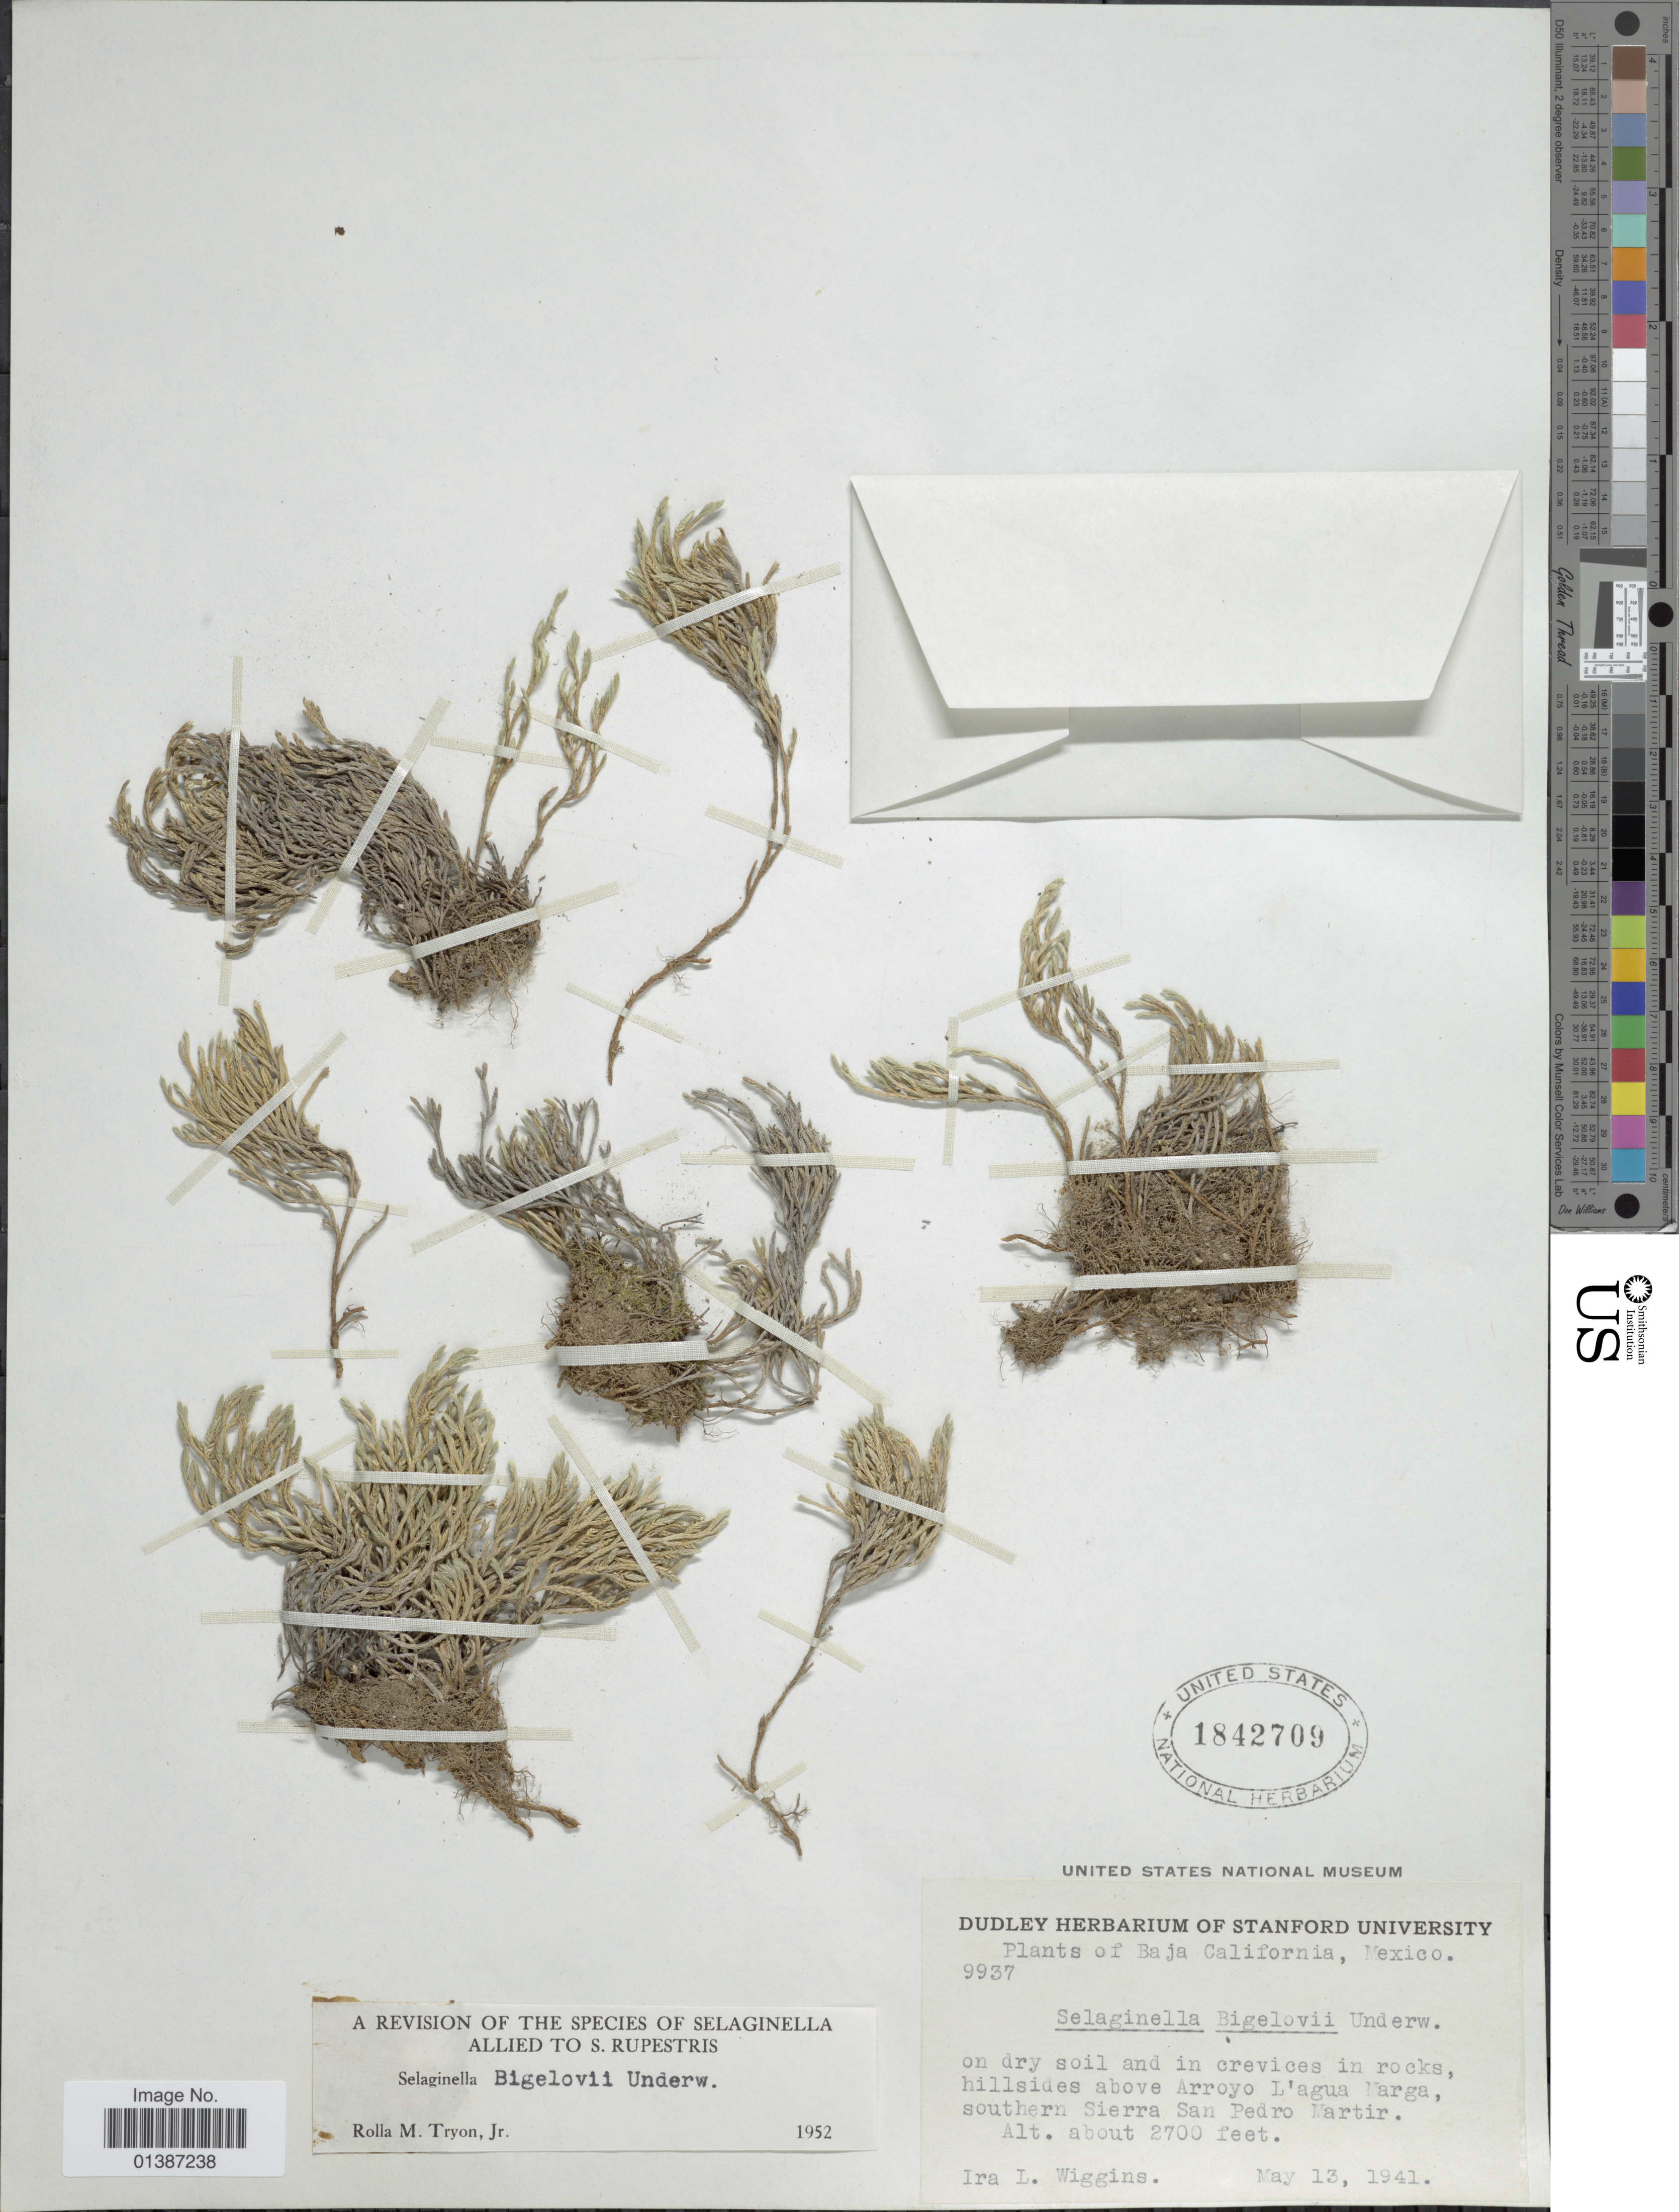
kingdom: Plantae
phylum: Tracheophyta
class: Lycopodiopsida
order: Selaginellales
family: Selaginellaceae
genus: Selaginella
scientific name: Selaginella bigelovii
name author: Underw.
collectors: I. L. Wiggins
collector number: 9937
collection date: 1941-05-13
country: Mexico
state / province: Baja California Norte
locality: Hillside above Arroyo L'agua Marga, southern Sierra San Pedro Martir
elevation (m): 823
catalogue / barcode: US 1842709